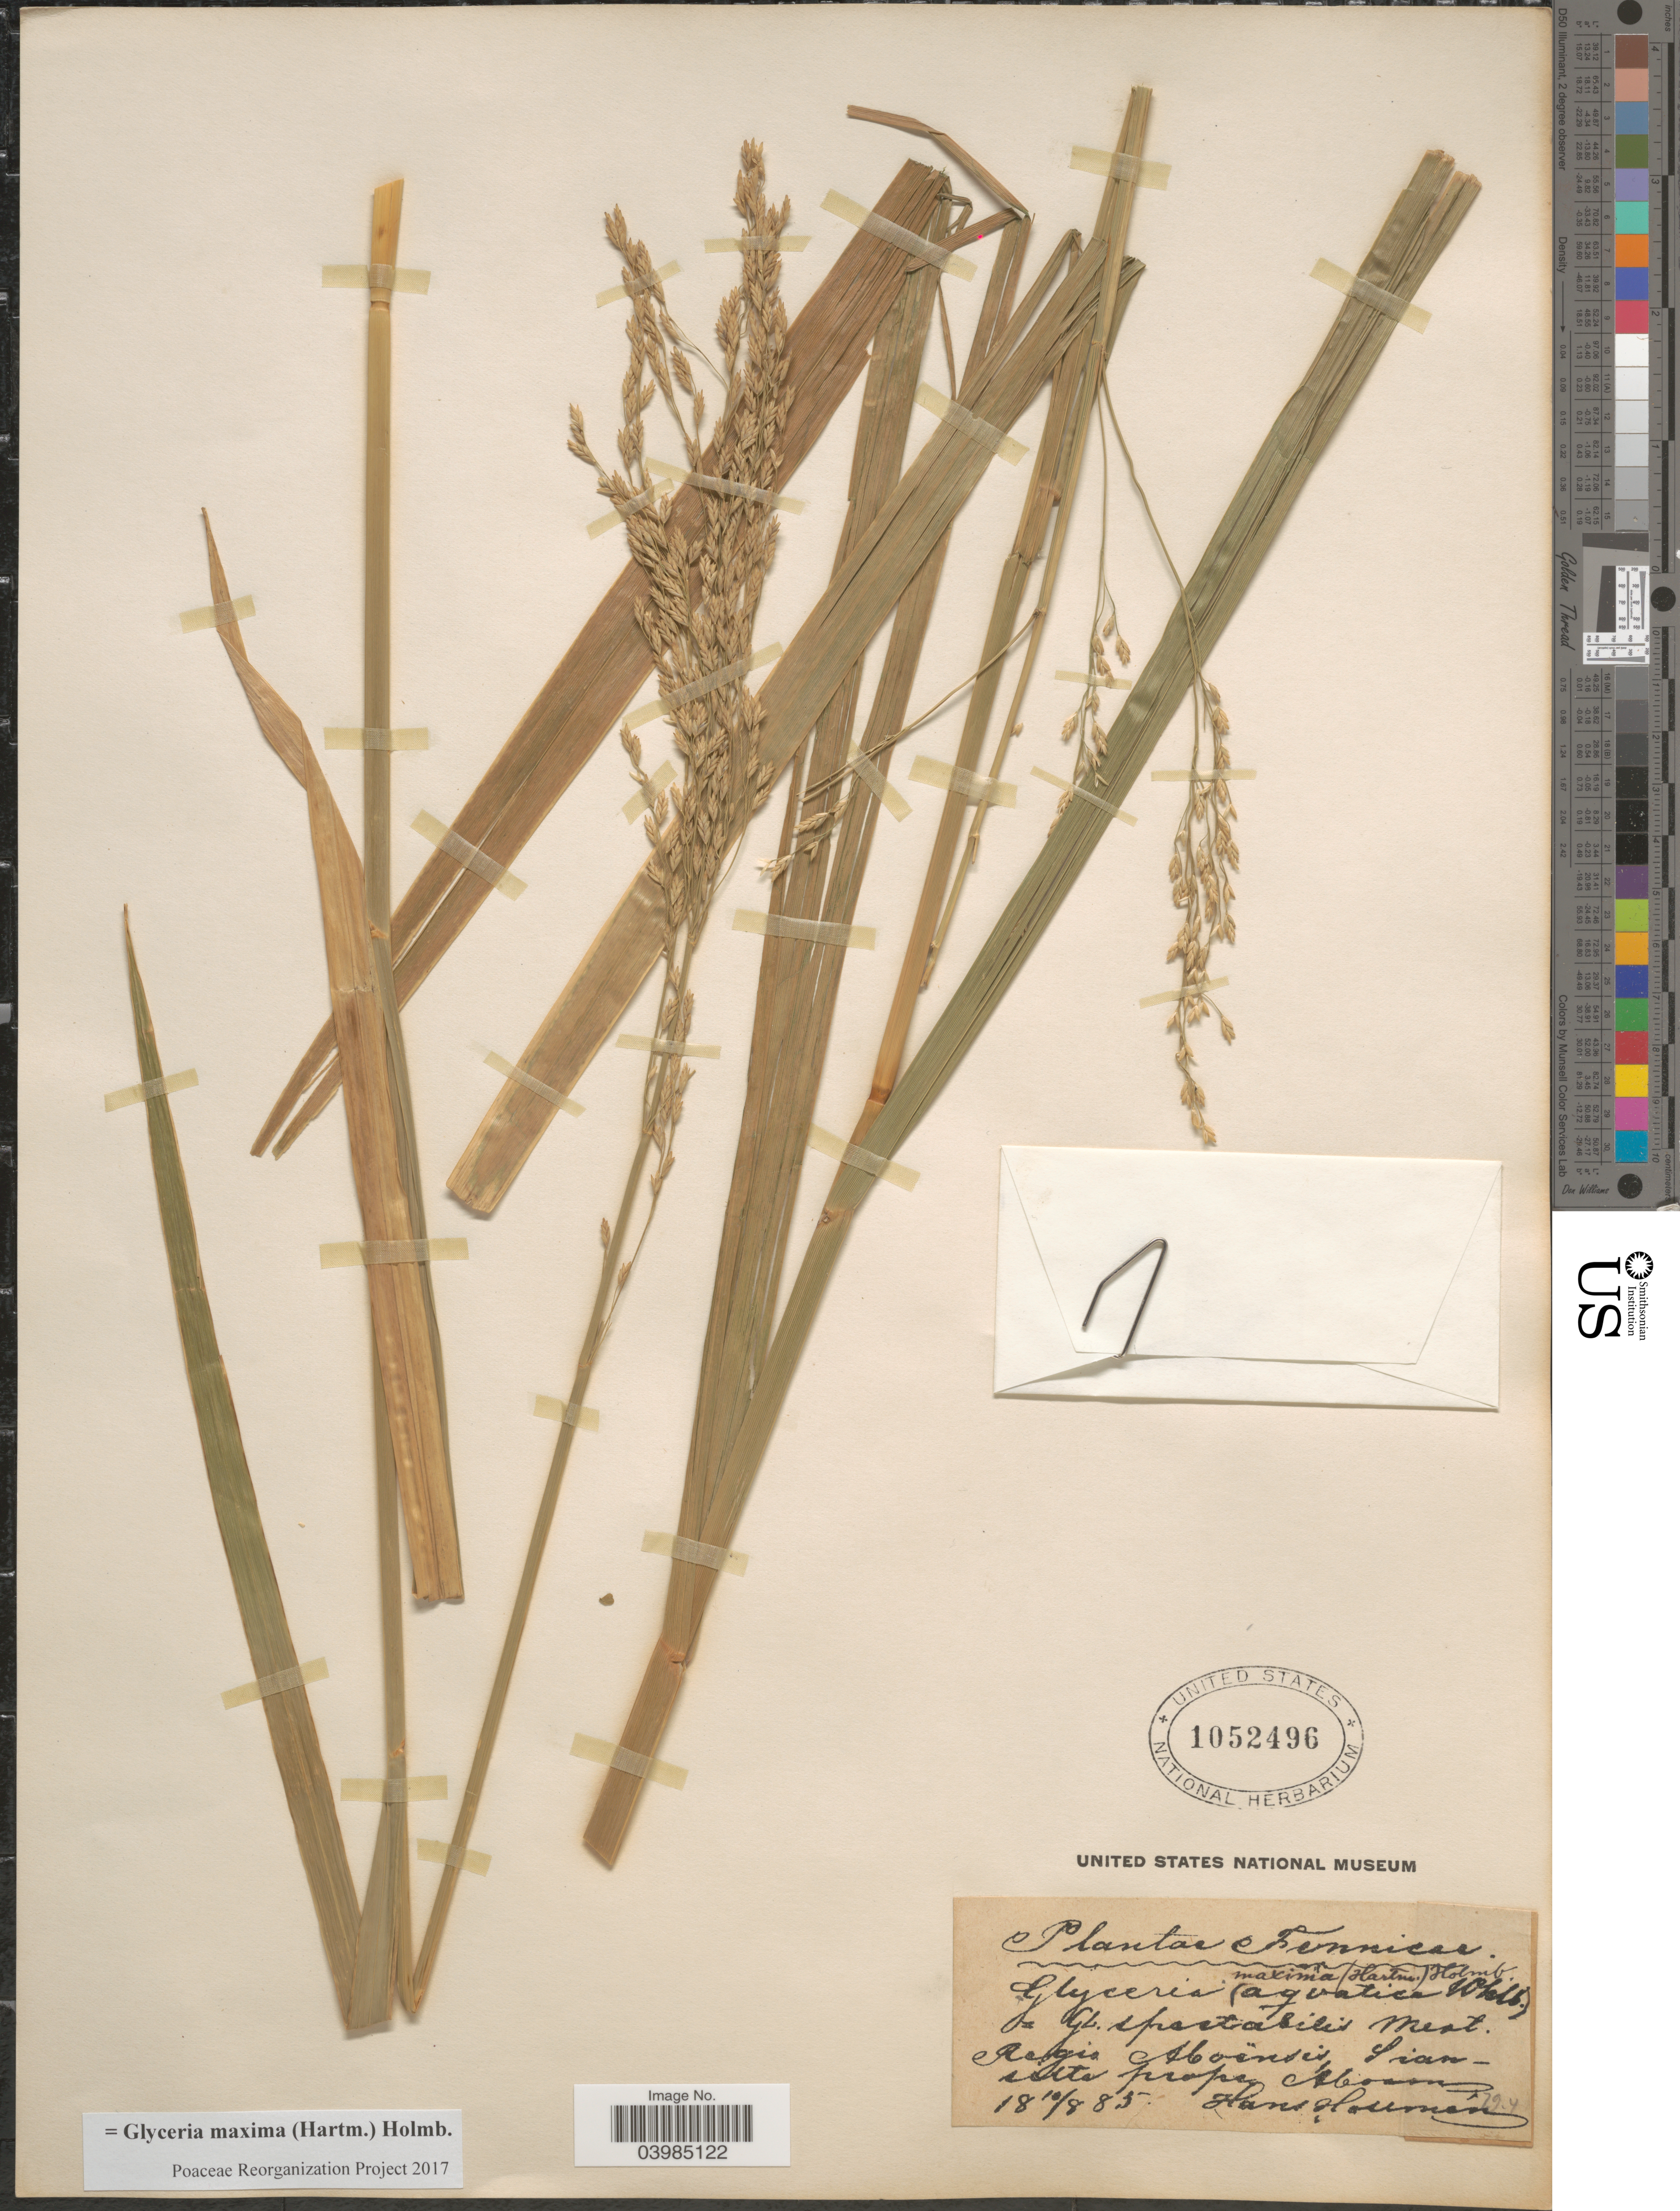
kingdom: Plantae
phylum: Tracheophyta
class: Liliopsida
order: Poales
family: Poaceae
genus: Glyceria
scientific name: Glyceria maxima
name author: (Hartm.) Holmb.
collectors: H. Hollman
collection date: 1885-08-10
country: Finland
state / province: Varsinais-Suomi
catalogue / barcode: US 1052496